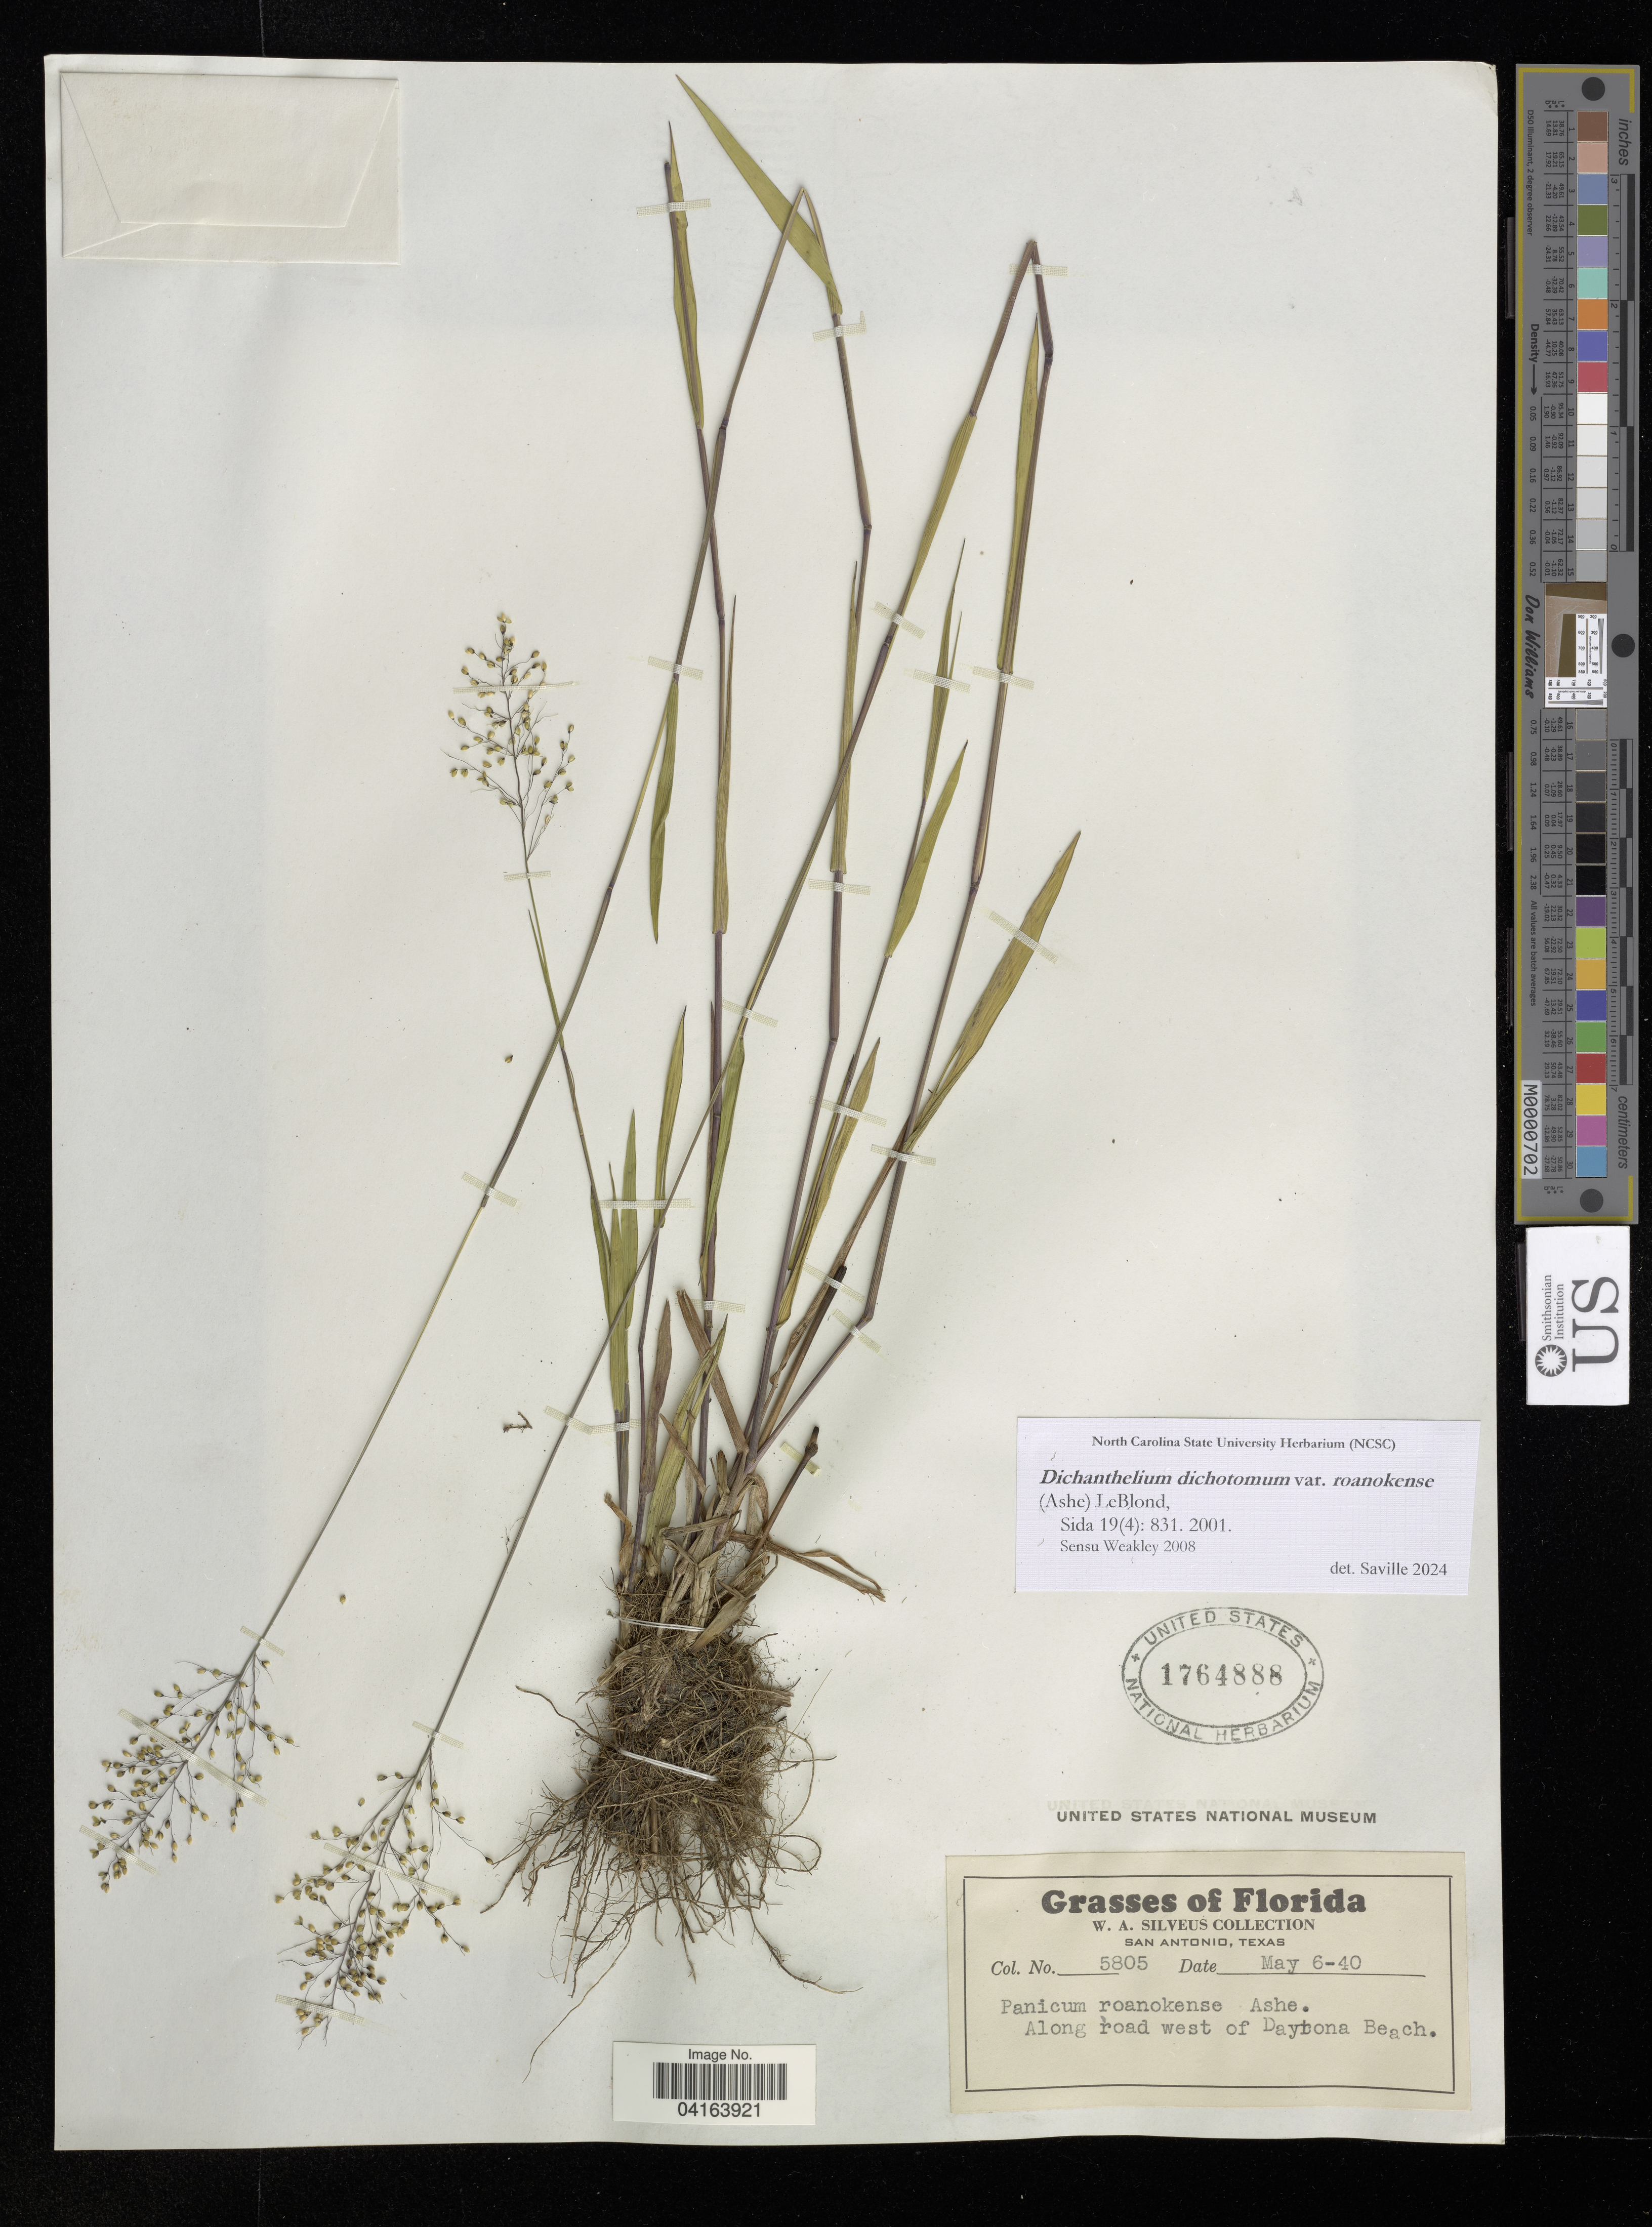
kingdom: Plantae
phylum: Tracheophyta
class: Liliopsida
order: Poales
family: Poaceae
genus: Dichanthelium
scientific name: Dichanthelium dichotomum var. roanokense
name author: (Ashe) LeBlond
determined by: Saville, A. C., (NCSC), North Carolina State University (UNITED STATES)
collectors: W. Silveus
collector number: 5805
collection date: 1940-05-06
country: United States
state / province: Florida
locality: Along road west of Daytona Beach.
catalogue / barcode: US 1764888